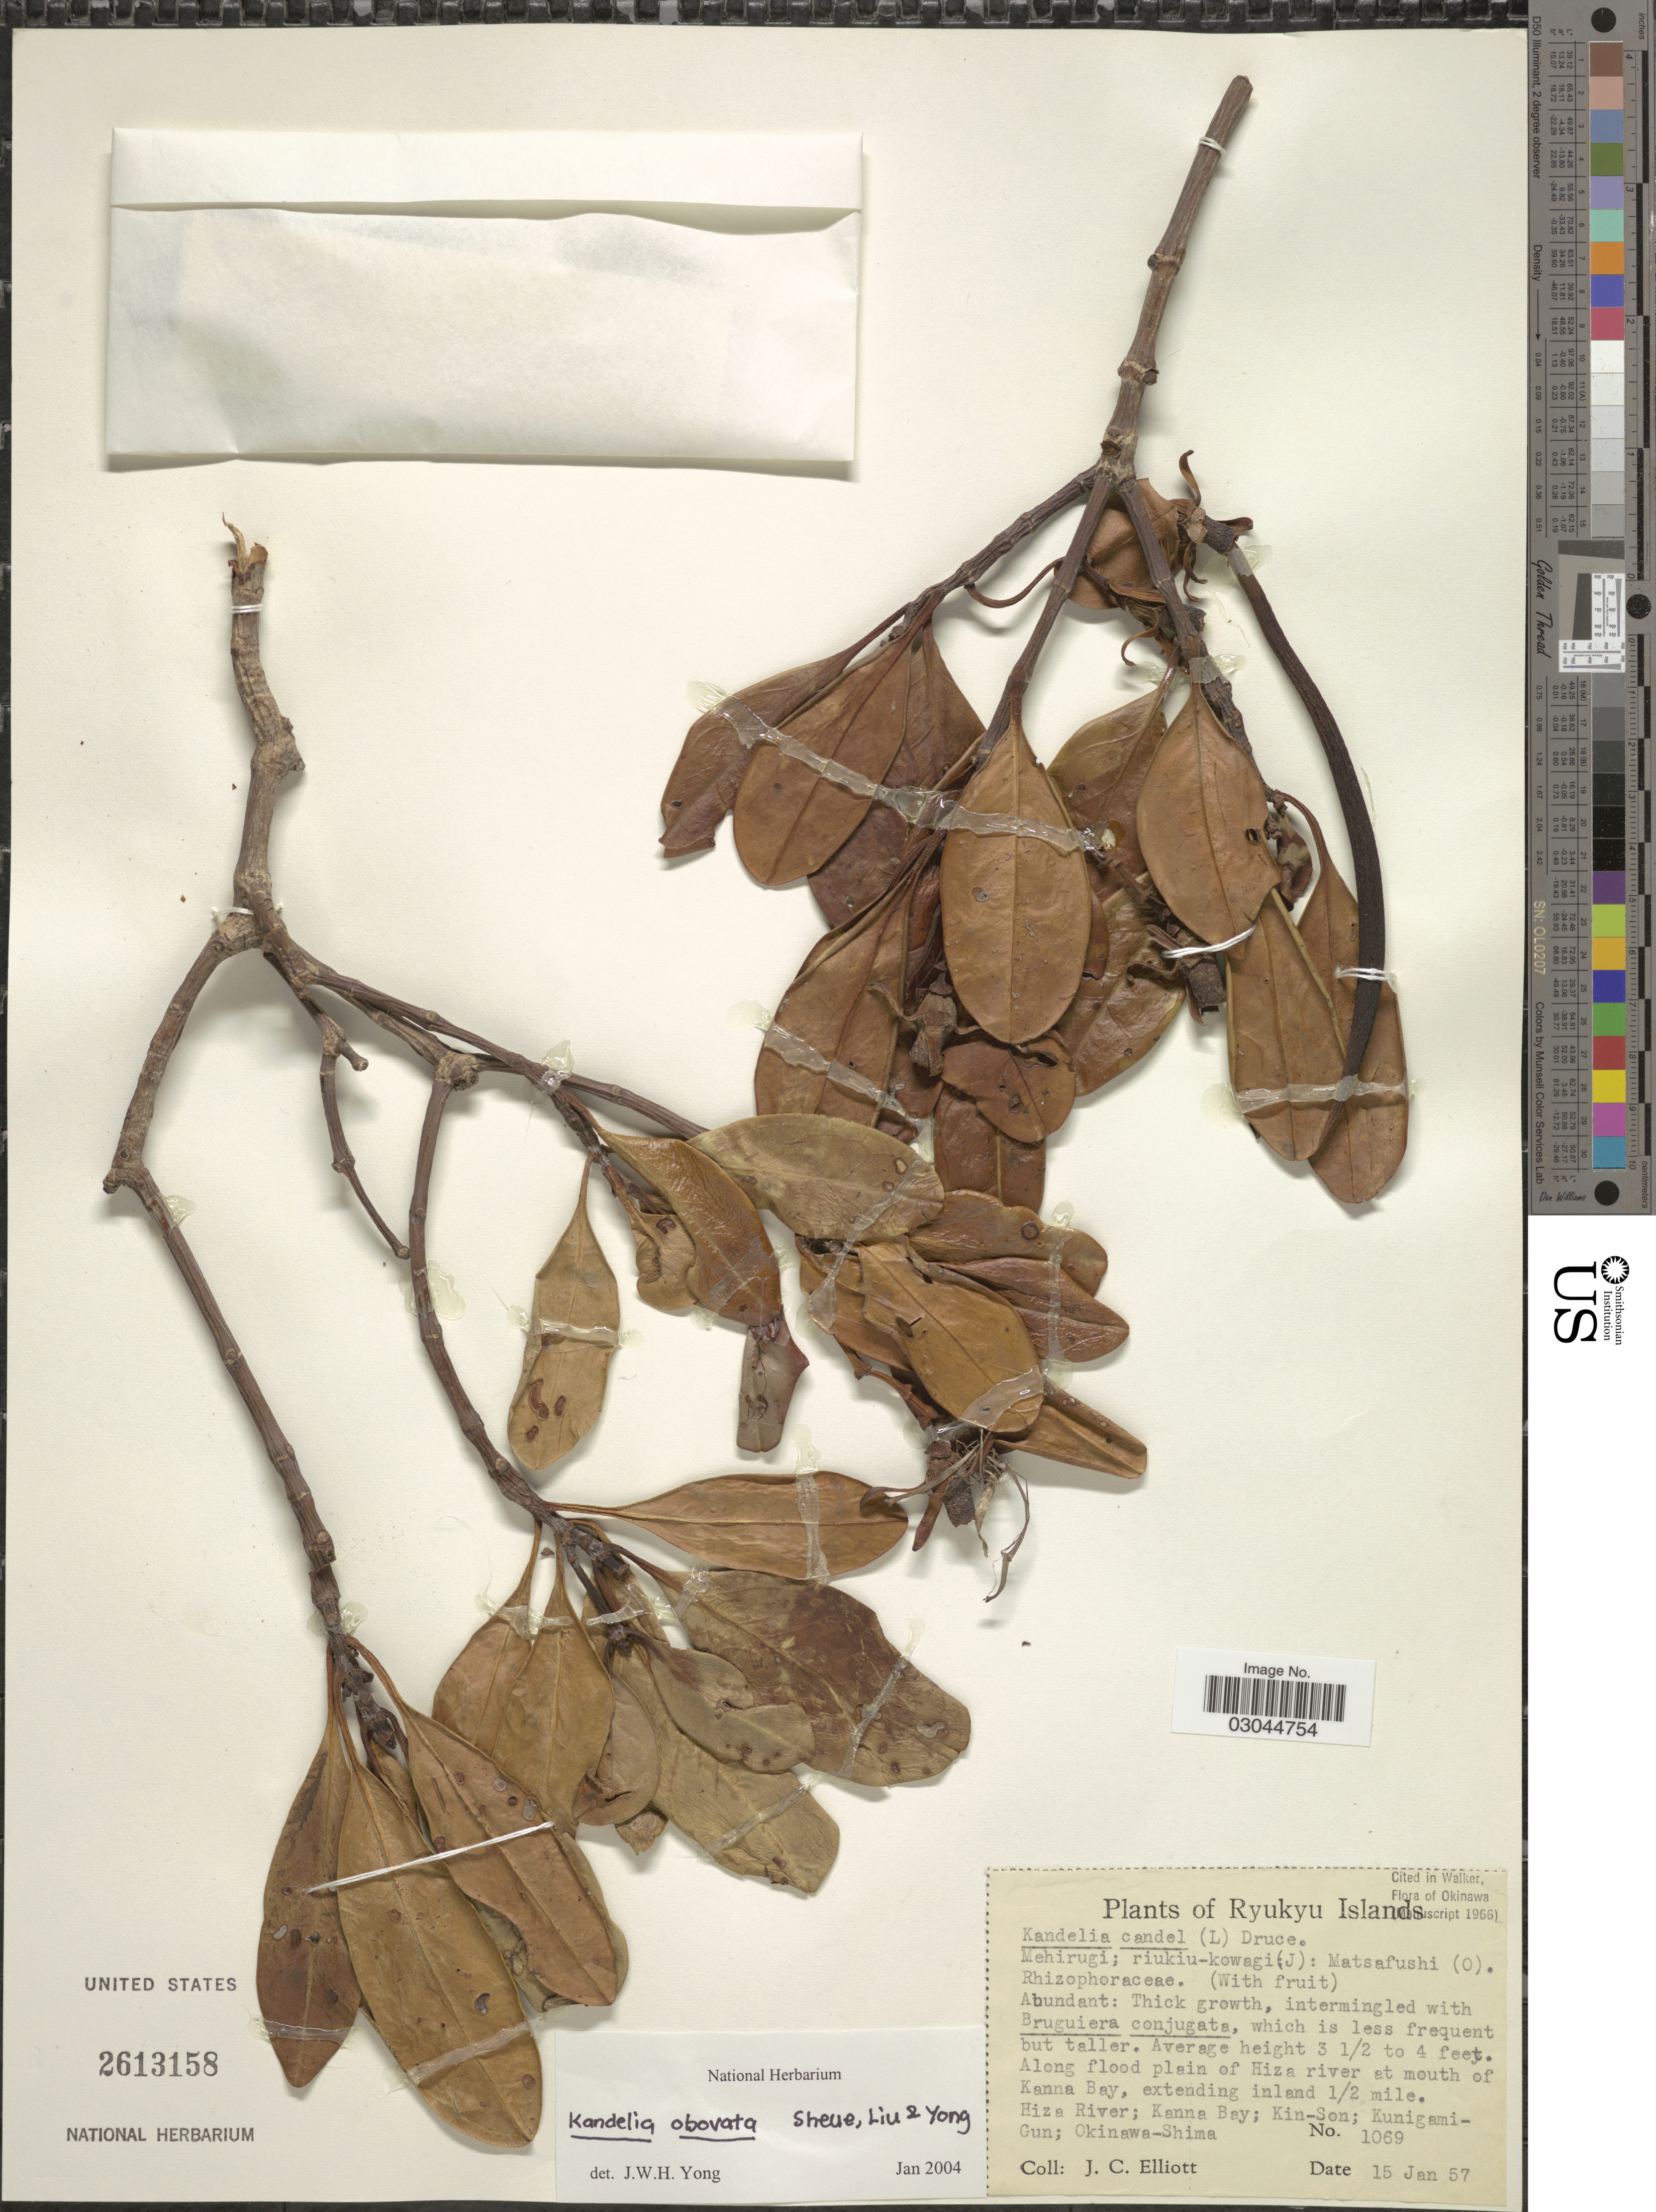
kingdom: Plantae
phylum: Tracheophyta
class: Magnoliopsida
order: Malpighiales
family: Rhizophoraceae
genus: Kandelia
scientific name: Kandelia obovata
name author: Sheue et al.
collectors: J. C. Elliott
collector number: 1069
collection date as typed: Transcribed d/m/y: 15/1/57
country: Japan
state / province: Okinawa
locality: Ryukyu Islands. Along flood plain of Hiza river at mouth of Kanna Bay, extending inland ½ mile. Hiza River; Kanna Bay; Kin-Son; Kunigami-Gun; Okinawa-Shima.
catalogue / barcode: US 2613158